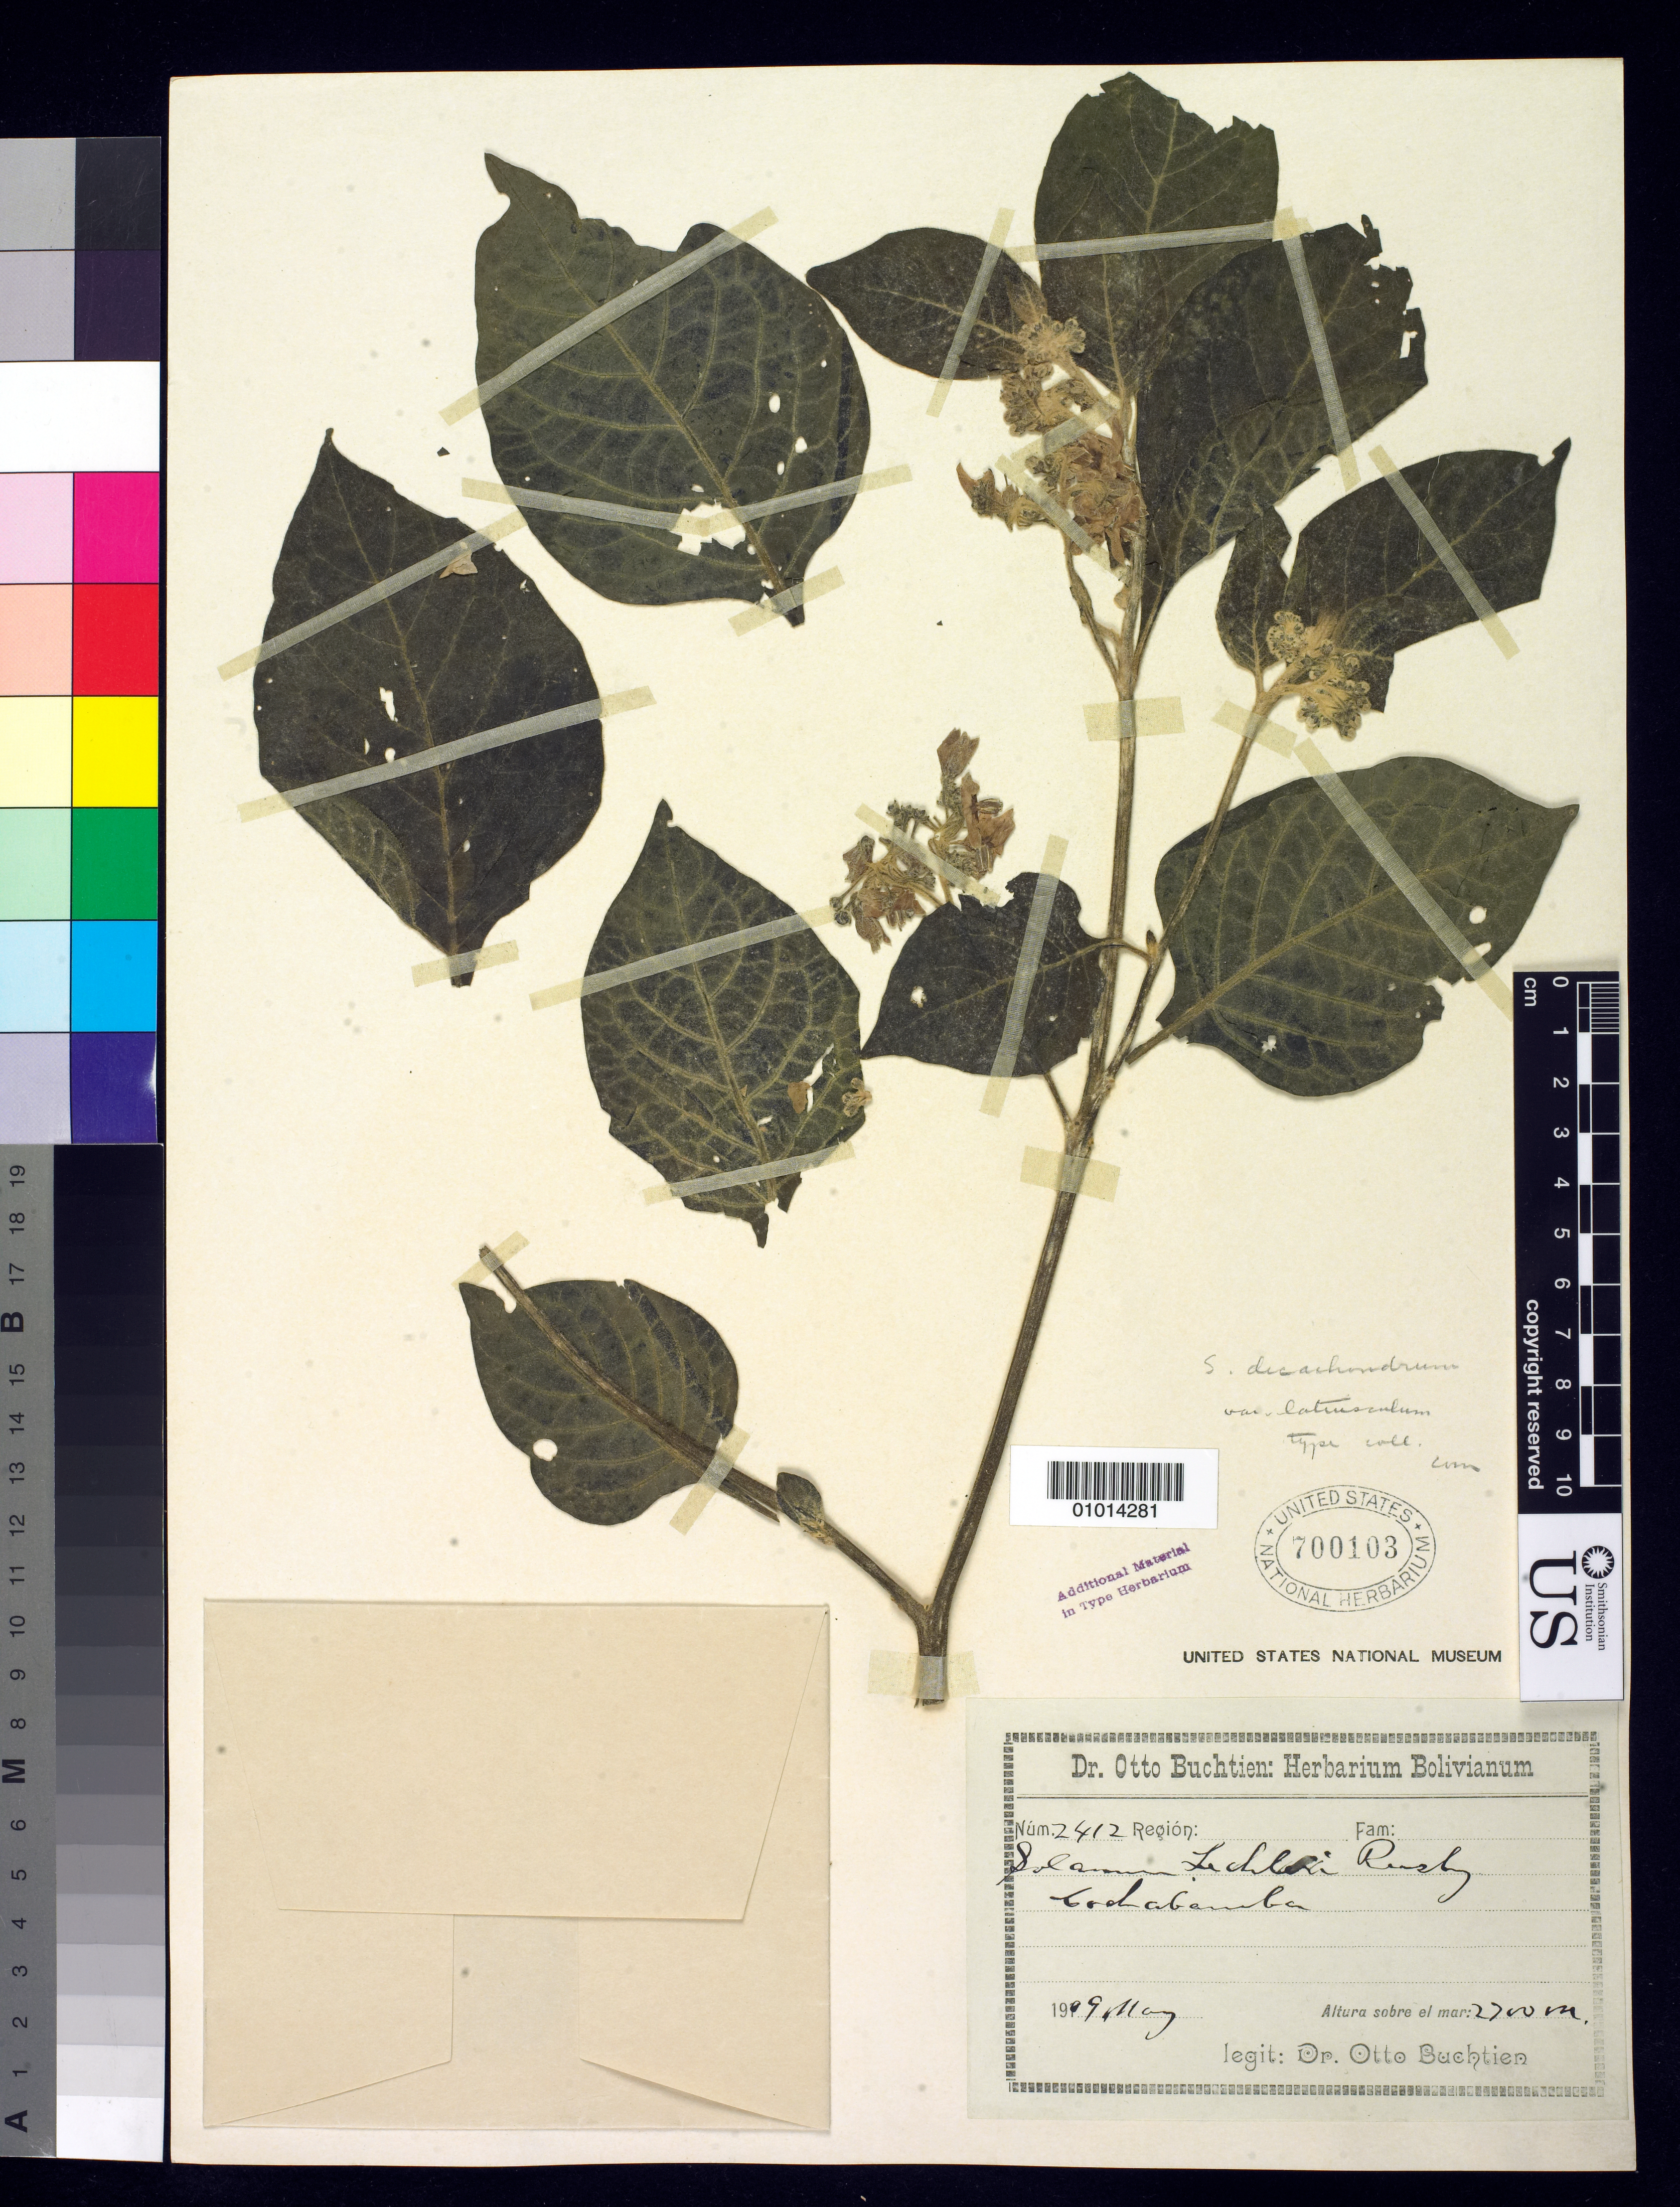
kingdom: Plantae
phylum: Tracheophyta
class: Magnoliopsida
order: Solanales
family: Solanaceae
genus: Solanum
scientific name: Solanum decachondrum var. latiusculum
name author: Bitter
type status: Isotype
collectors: O. Buchtien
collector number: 2412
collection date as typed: May 1909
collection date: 1909-05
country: Bolivia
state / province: Cochabamba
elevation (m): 2700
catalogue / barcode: US 700103